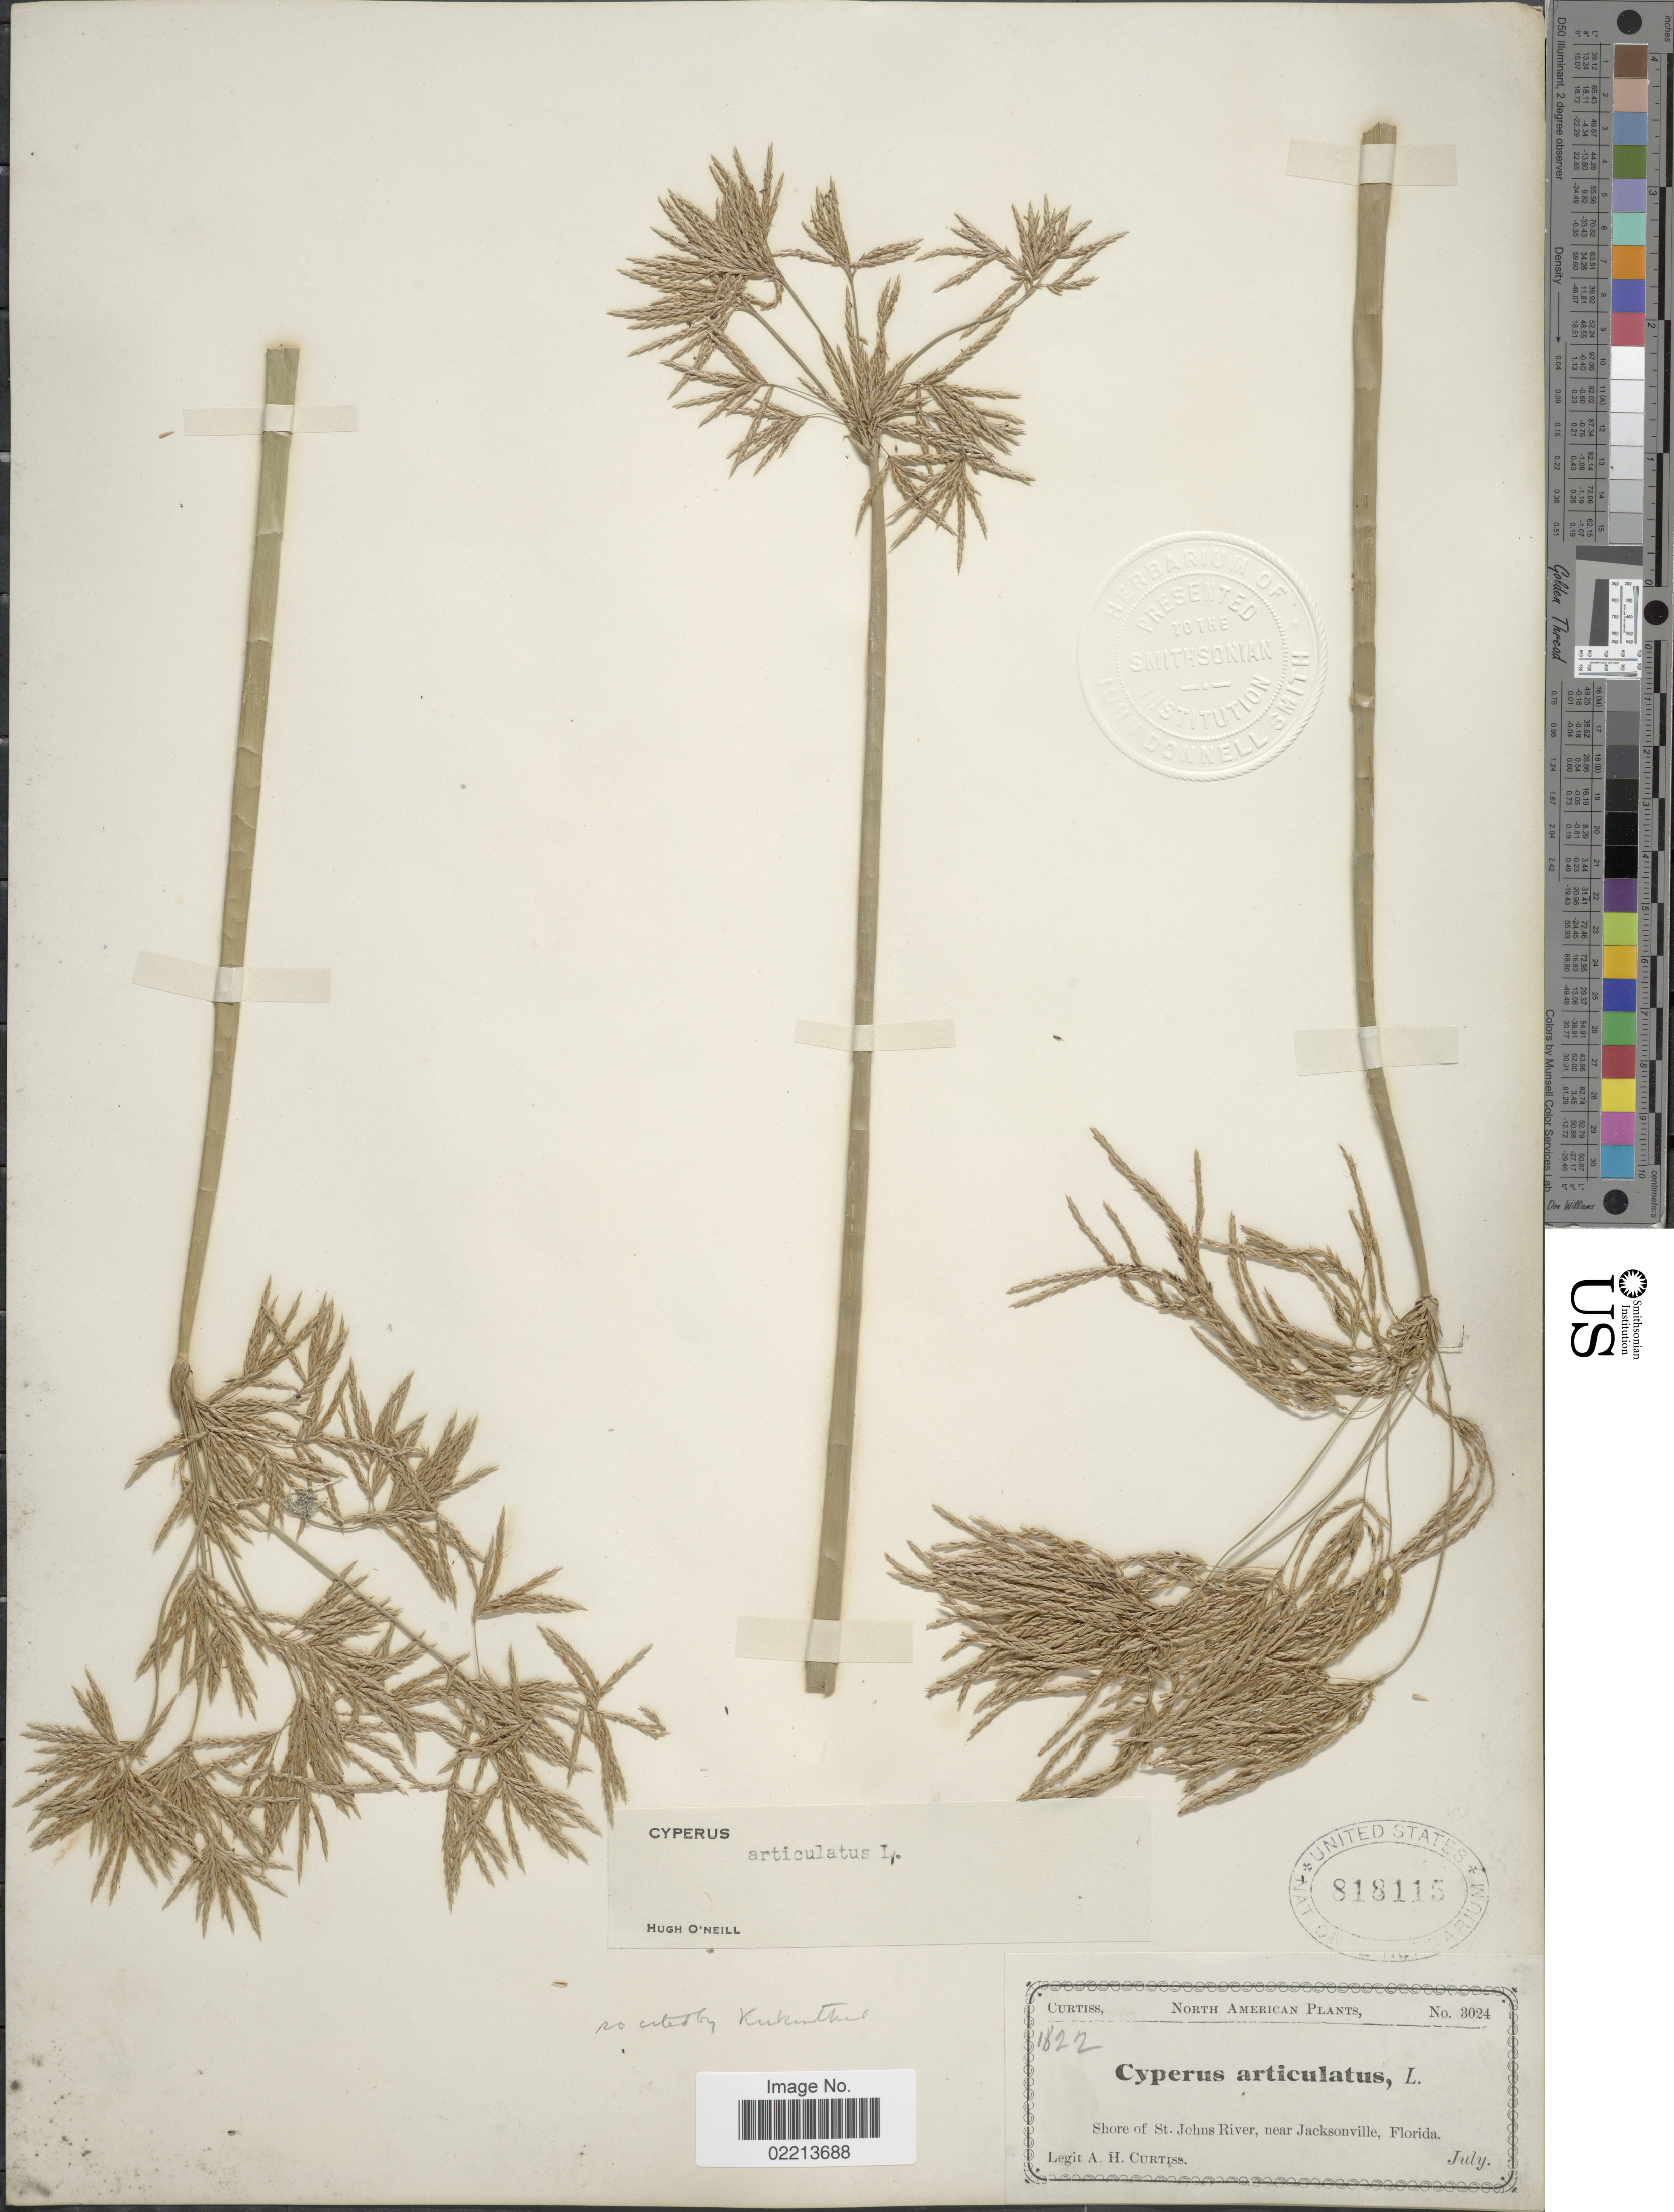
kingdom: Plantae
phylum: Tracheophyta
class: Liliopsida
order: Poales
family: Cyperaceae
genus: Cyperus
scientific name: Cyperus articulatus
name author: L.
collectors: A. H. Curtiss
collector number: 3024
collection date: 1822-07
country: United States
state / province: Florida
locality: North America, shore of St. Johns River, near Jacksonville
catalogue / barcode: US 818115